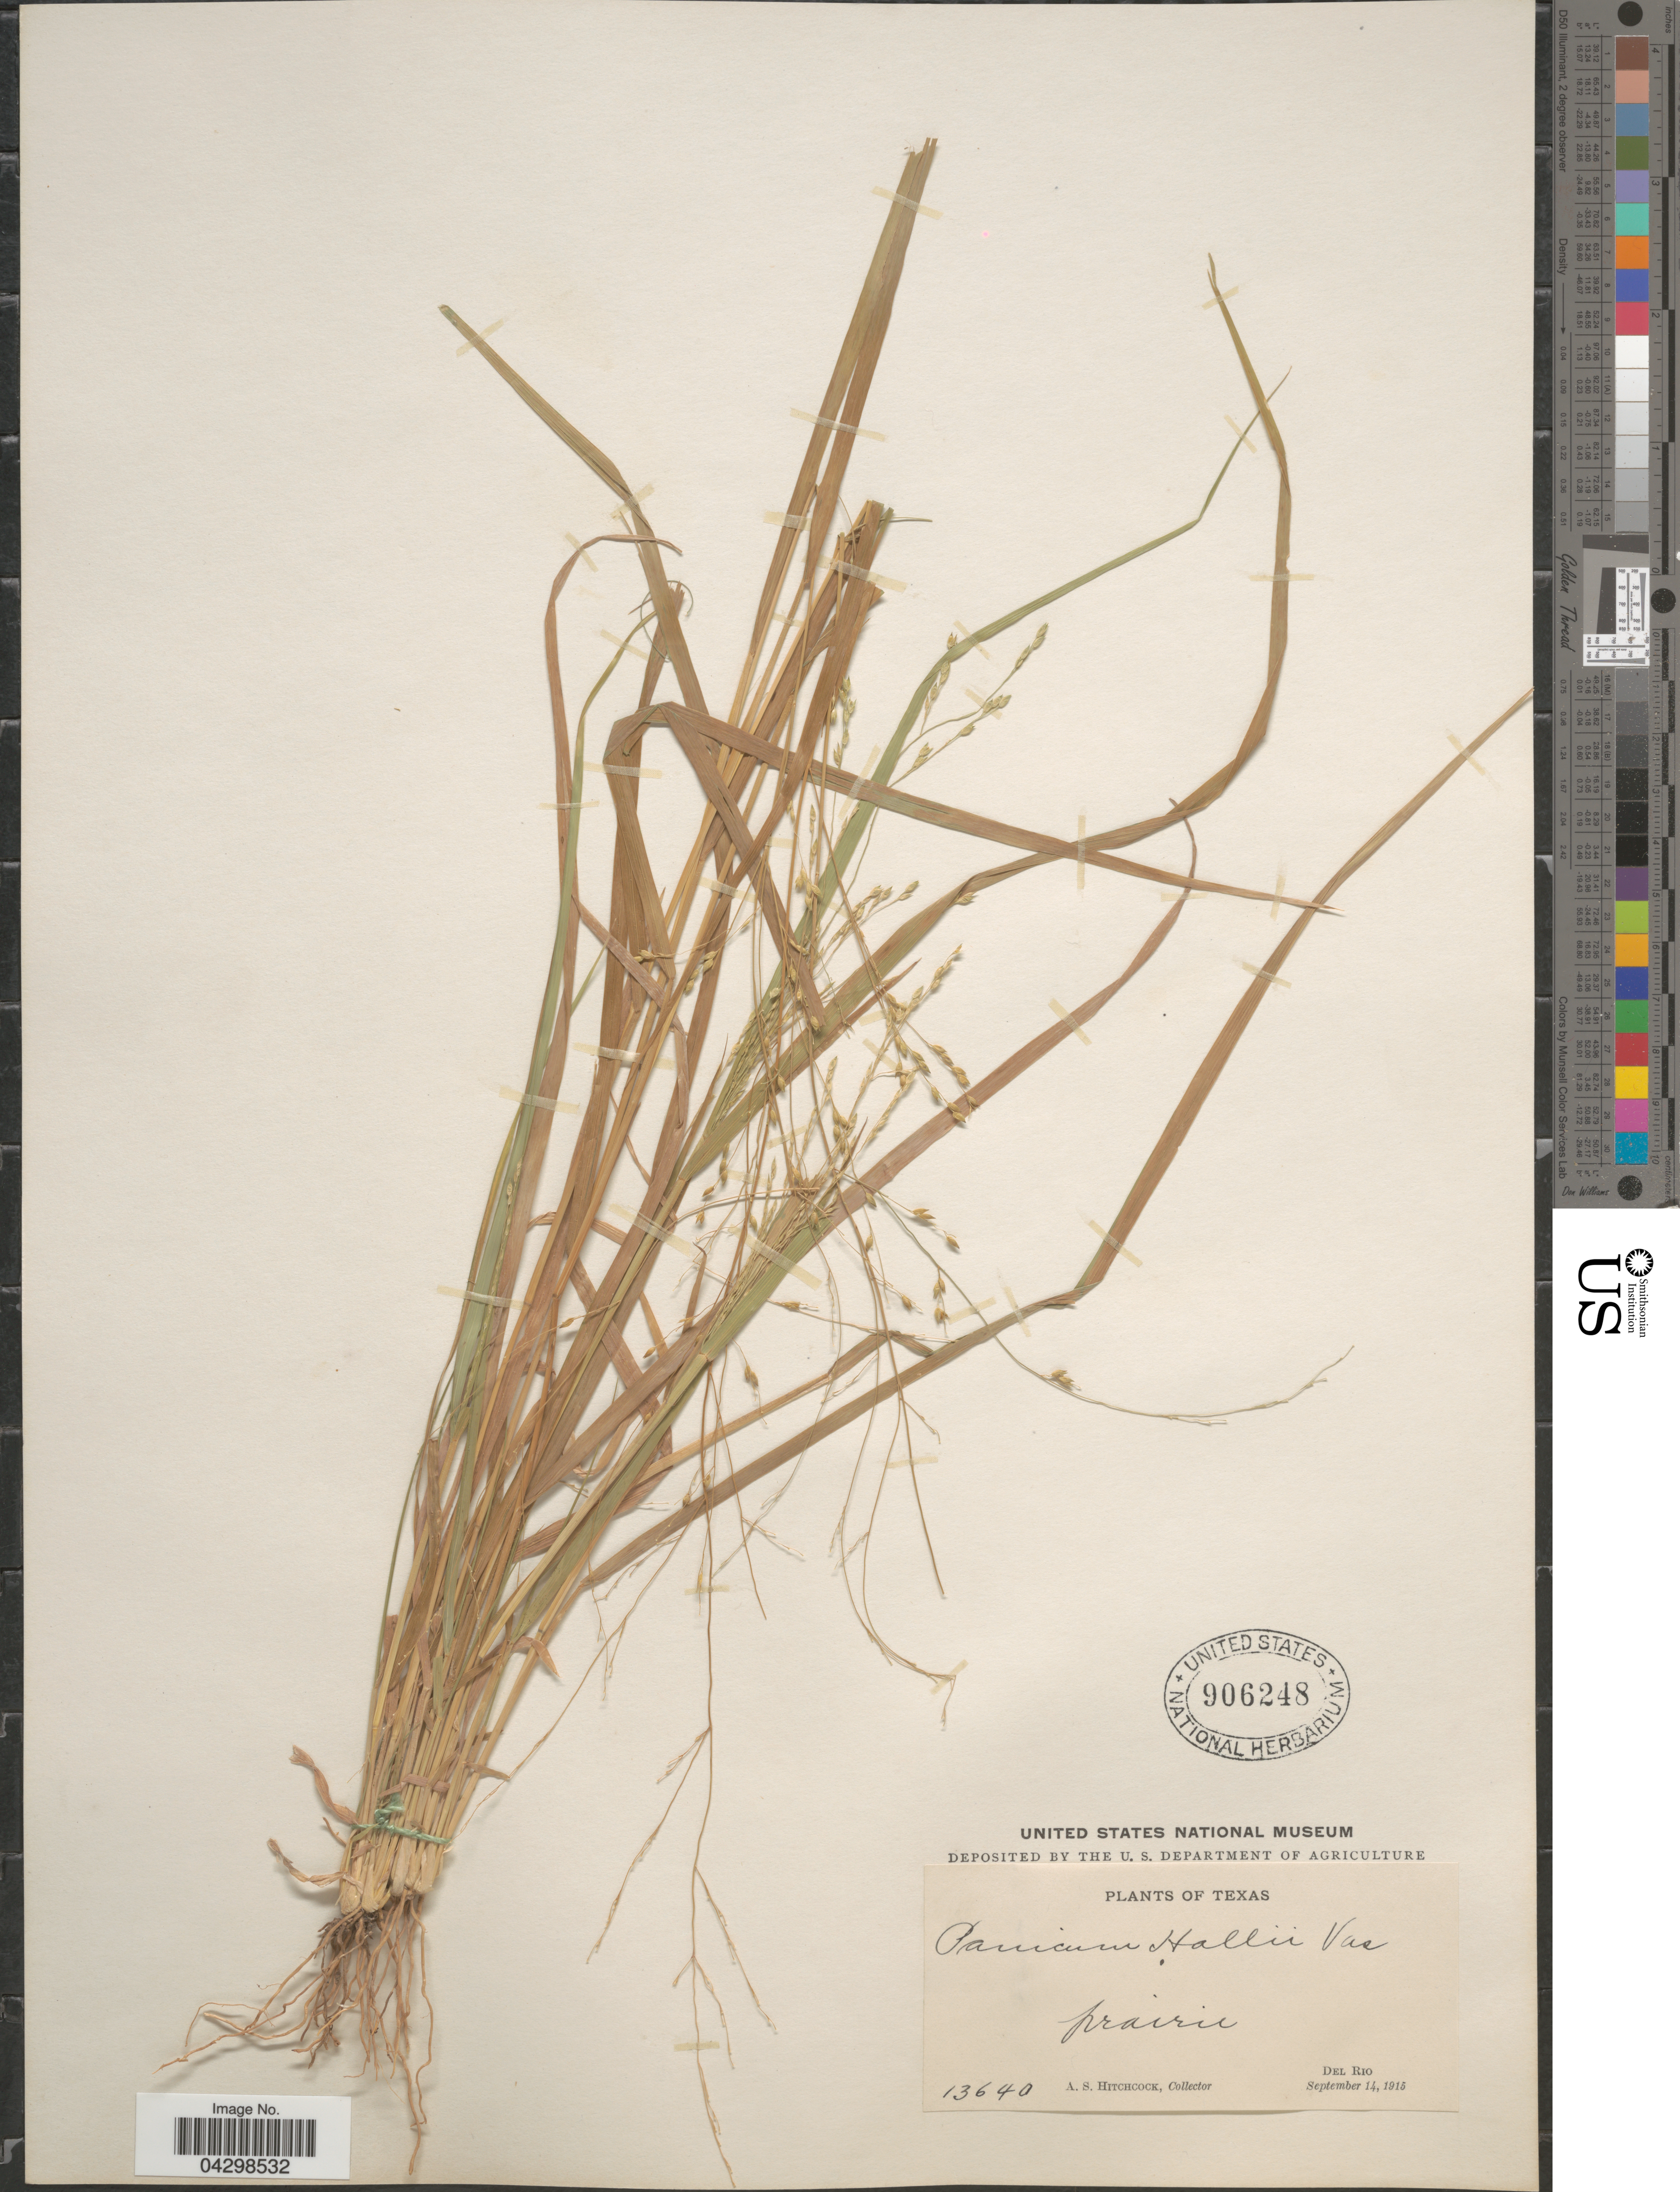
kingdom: Plantae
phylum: Tracheophyta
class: Liliopsida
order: Poales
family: Poaceae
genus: Panicum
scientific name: Panicum hallii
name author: Vasey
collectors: A. S. Hitchcock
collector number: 13640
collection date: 1915-09-14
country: United States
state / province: Texas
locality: Prairie. Del Rio.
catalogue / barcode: US 906248